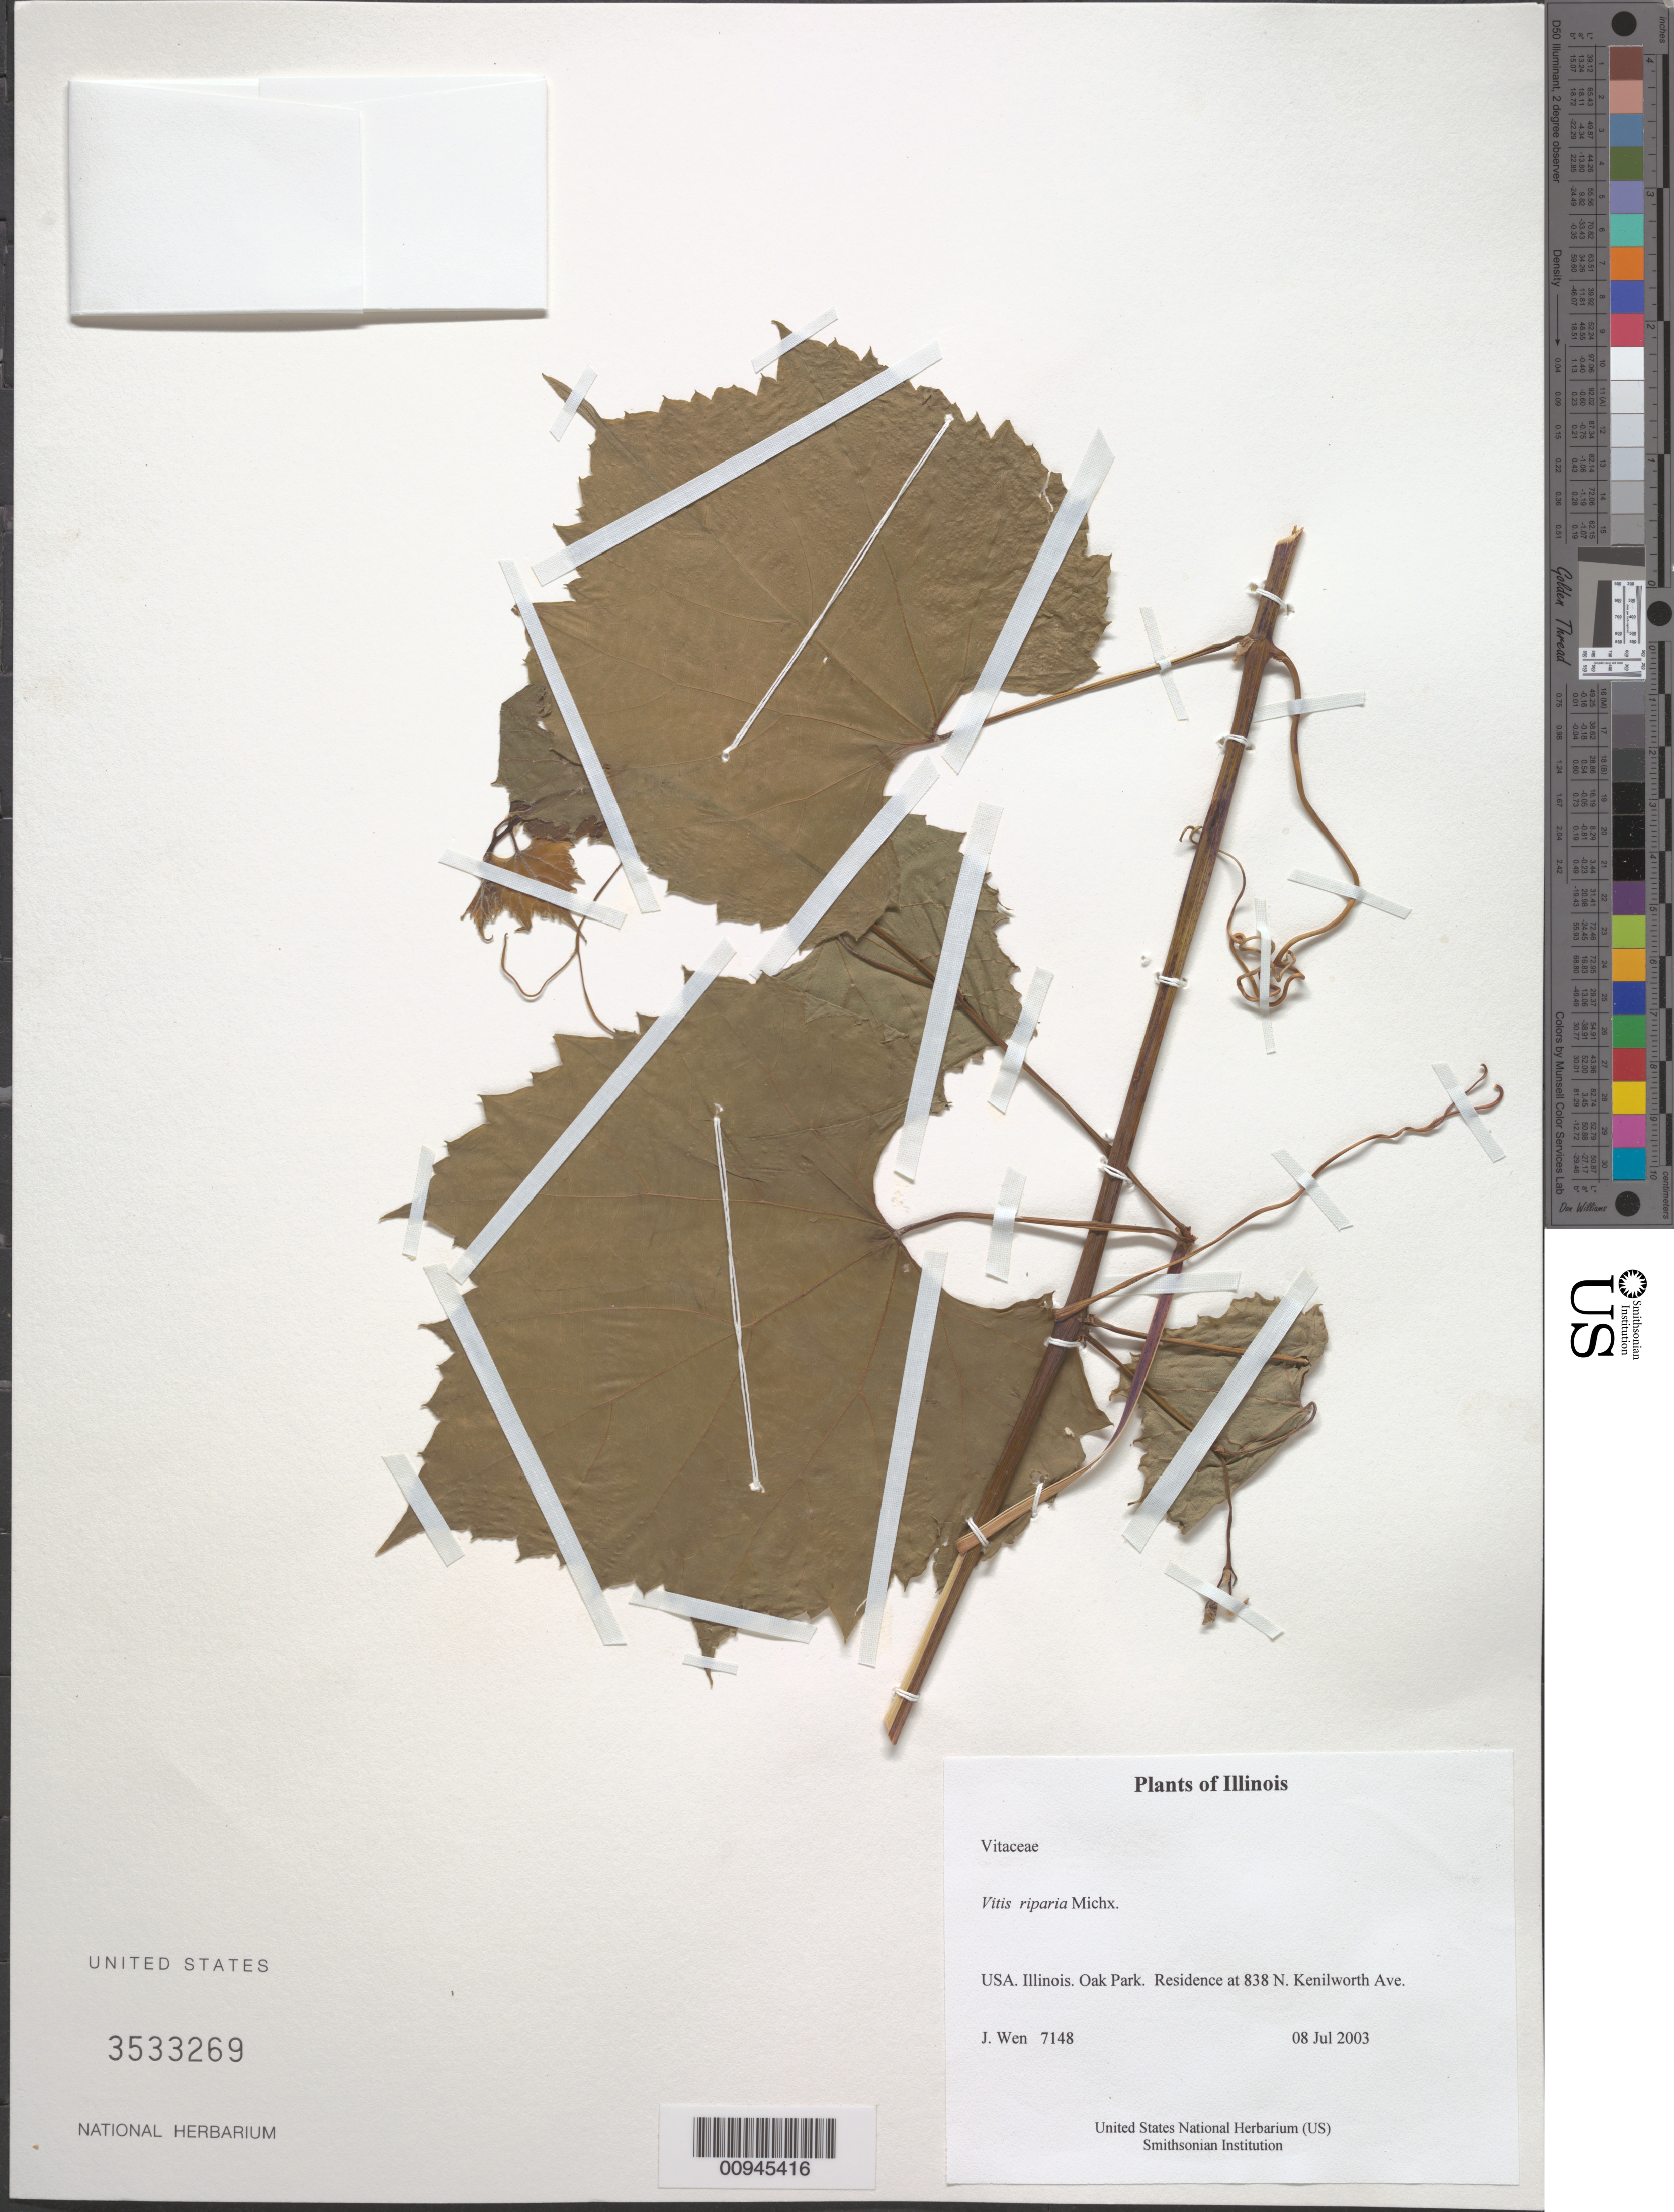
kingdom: Plantae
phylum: Tracheophyta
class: Magnoliopsida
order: Vitales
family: Vitaceae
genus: Vitis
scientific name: Vitis riparia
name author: Michx.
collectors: J. Wen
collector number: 7148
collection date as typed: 08 Jul 2003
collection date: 2003-07-08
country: United States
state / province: Illinois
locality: Oak Park. Residence at 838 N. Kenilworth Ave.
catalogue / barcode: US 3533269